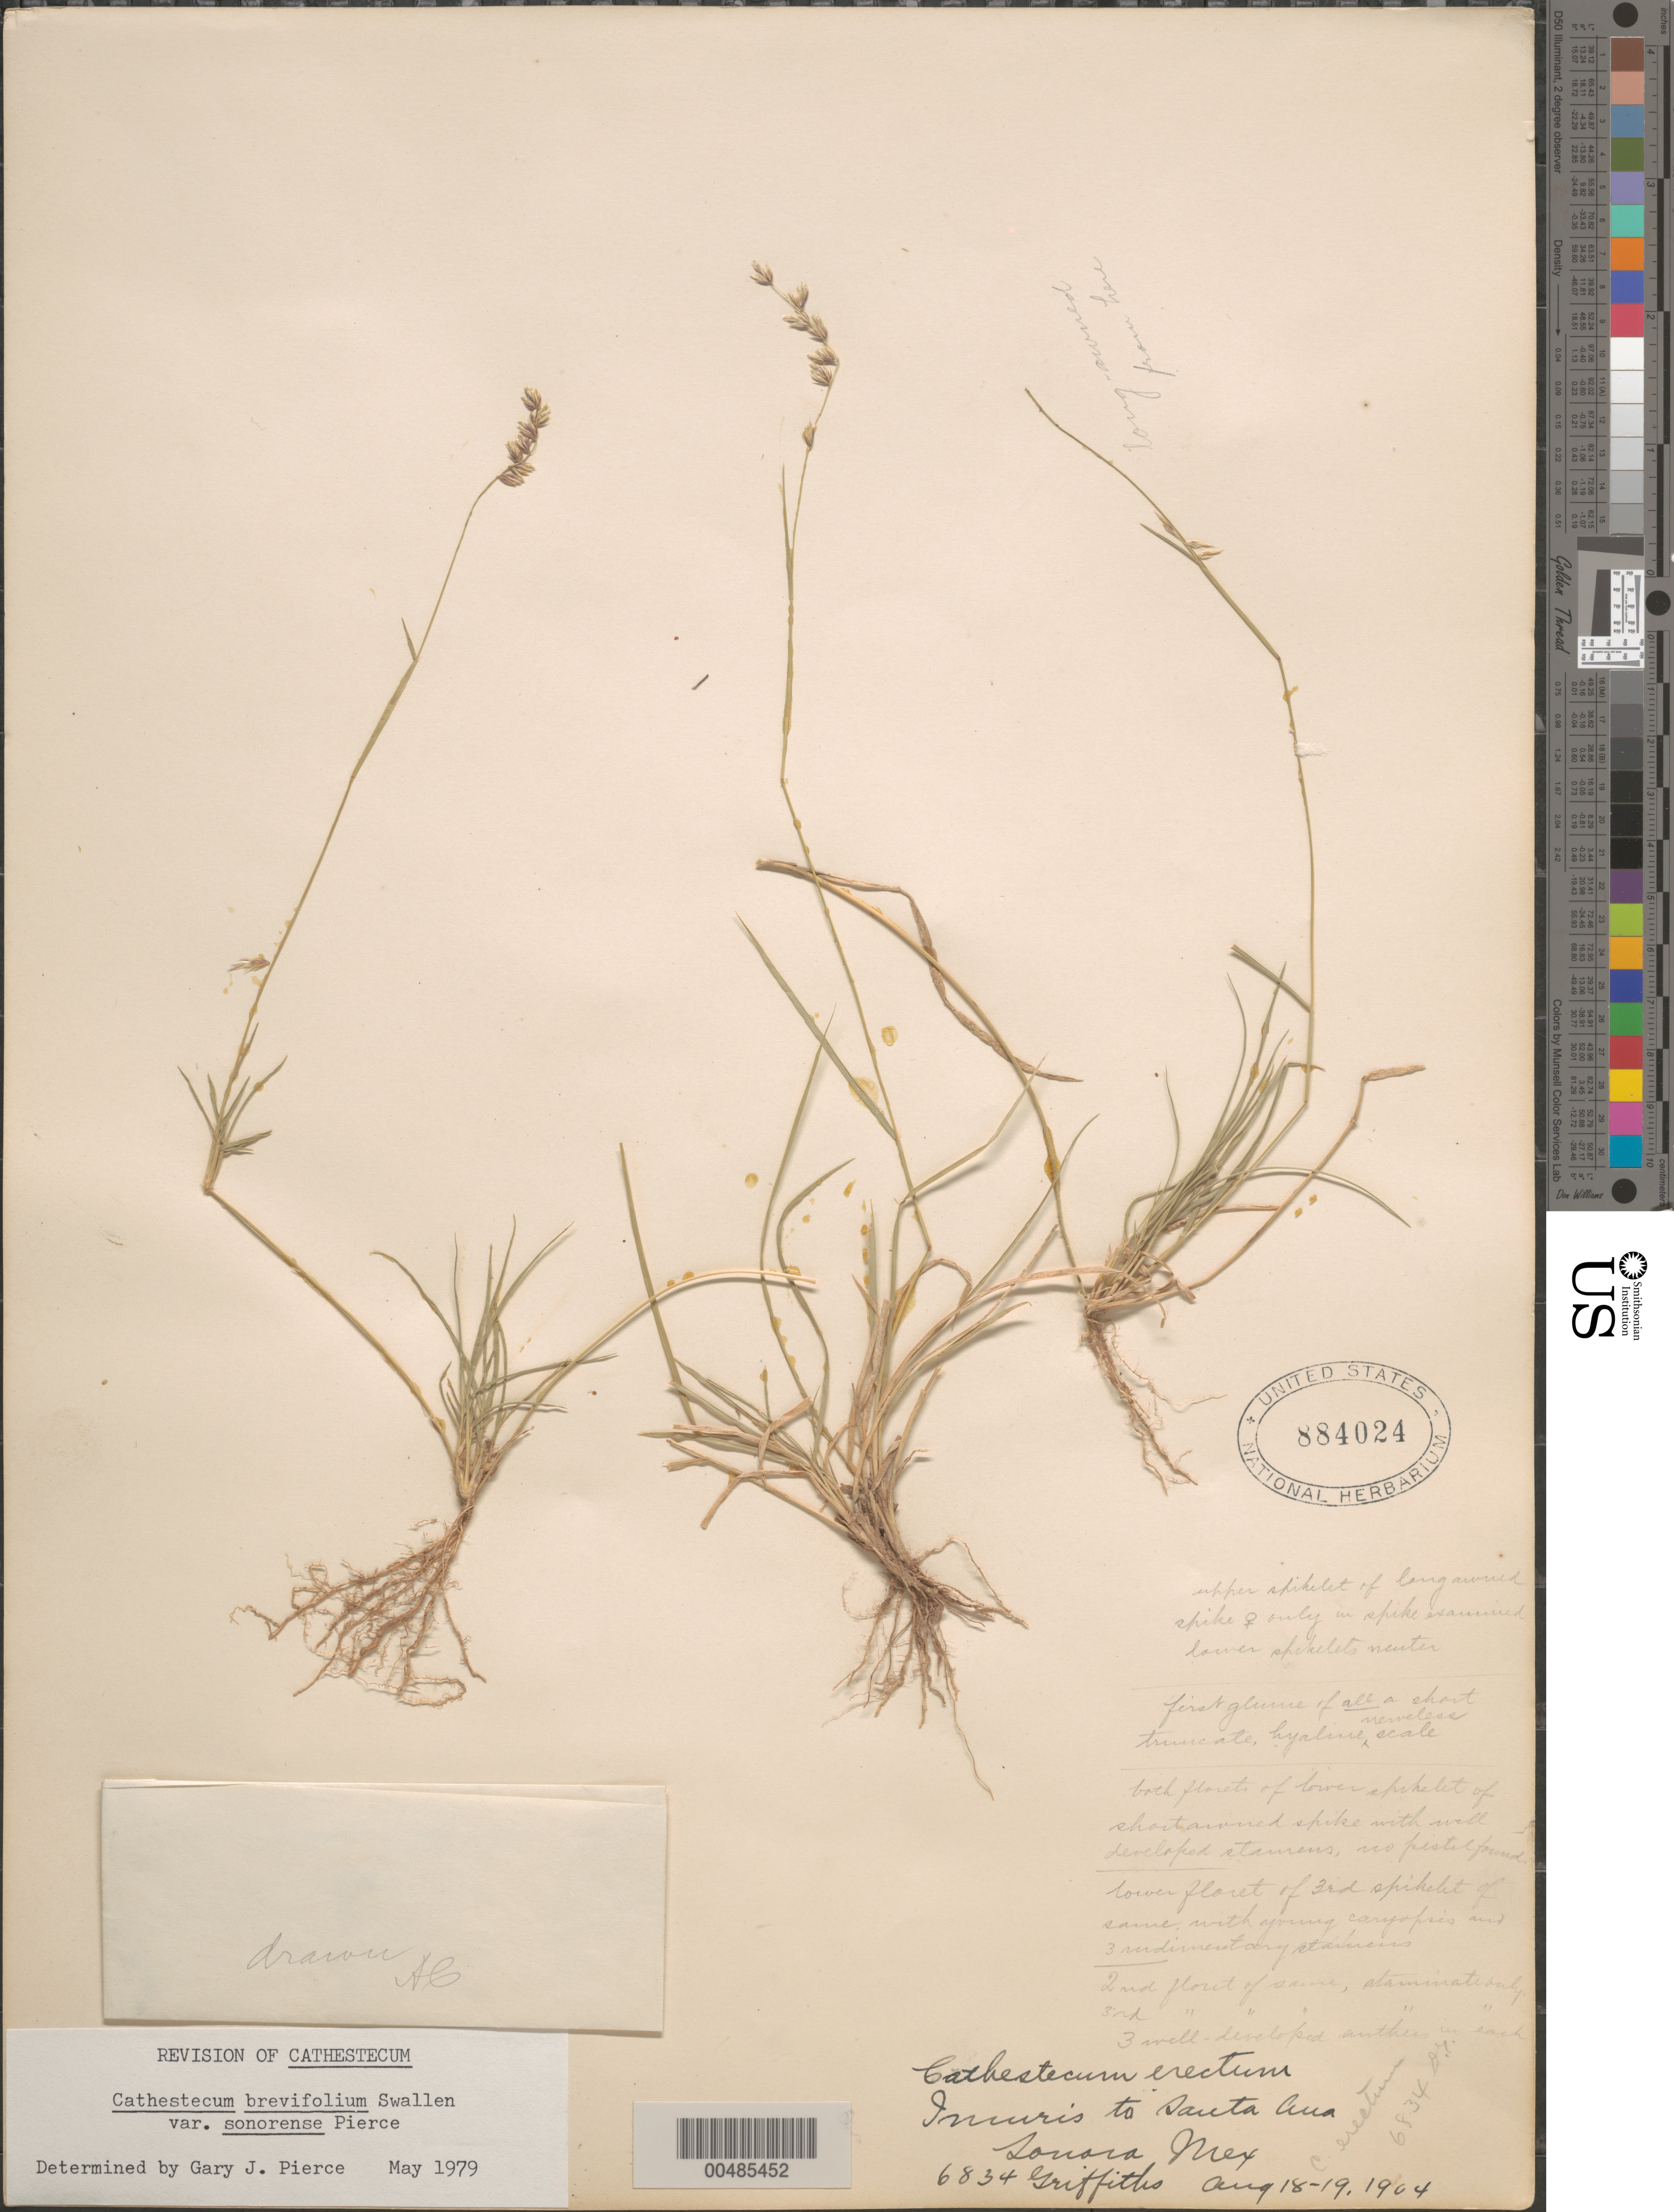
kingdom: Plantae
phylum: Tracheophyta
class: Liliopsida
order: Poales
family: Poaceae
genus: Cathestecum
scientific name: Cathestecum brevifolium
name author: Swallen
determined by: Pierce, G. J.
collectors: D. Griffiths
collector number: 6834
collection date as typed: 18 Aug 1904 to 19 Aug 1904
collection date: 1904-08-18/1904-08-19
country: Mexico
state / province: Sonora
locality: Imuris to Santa Ana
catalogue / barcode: US 884024